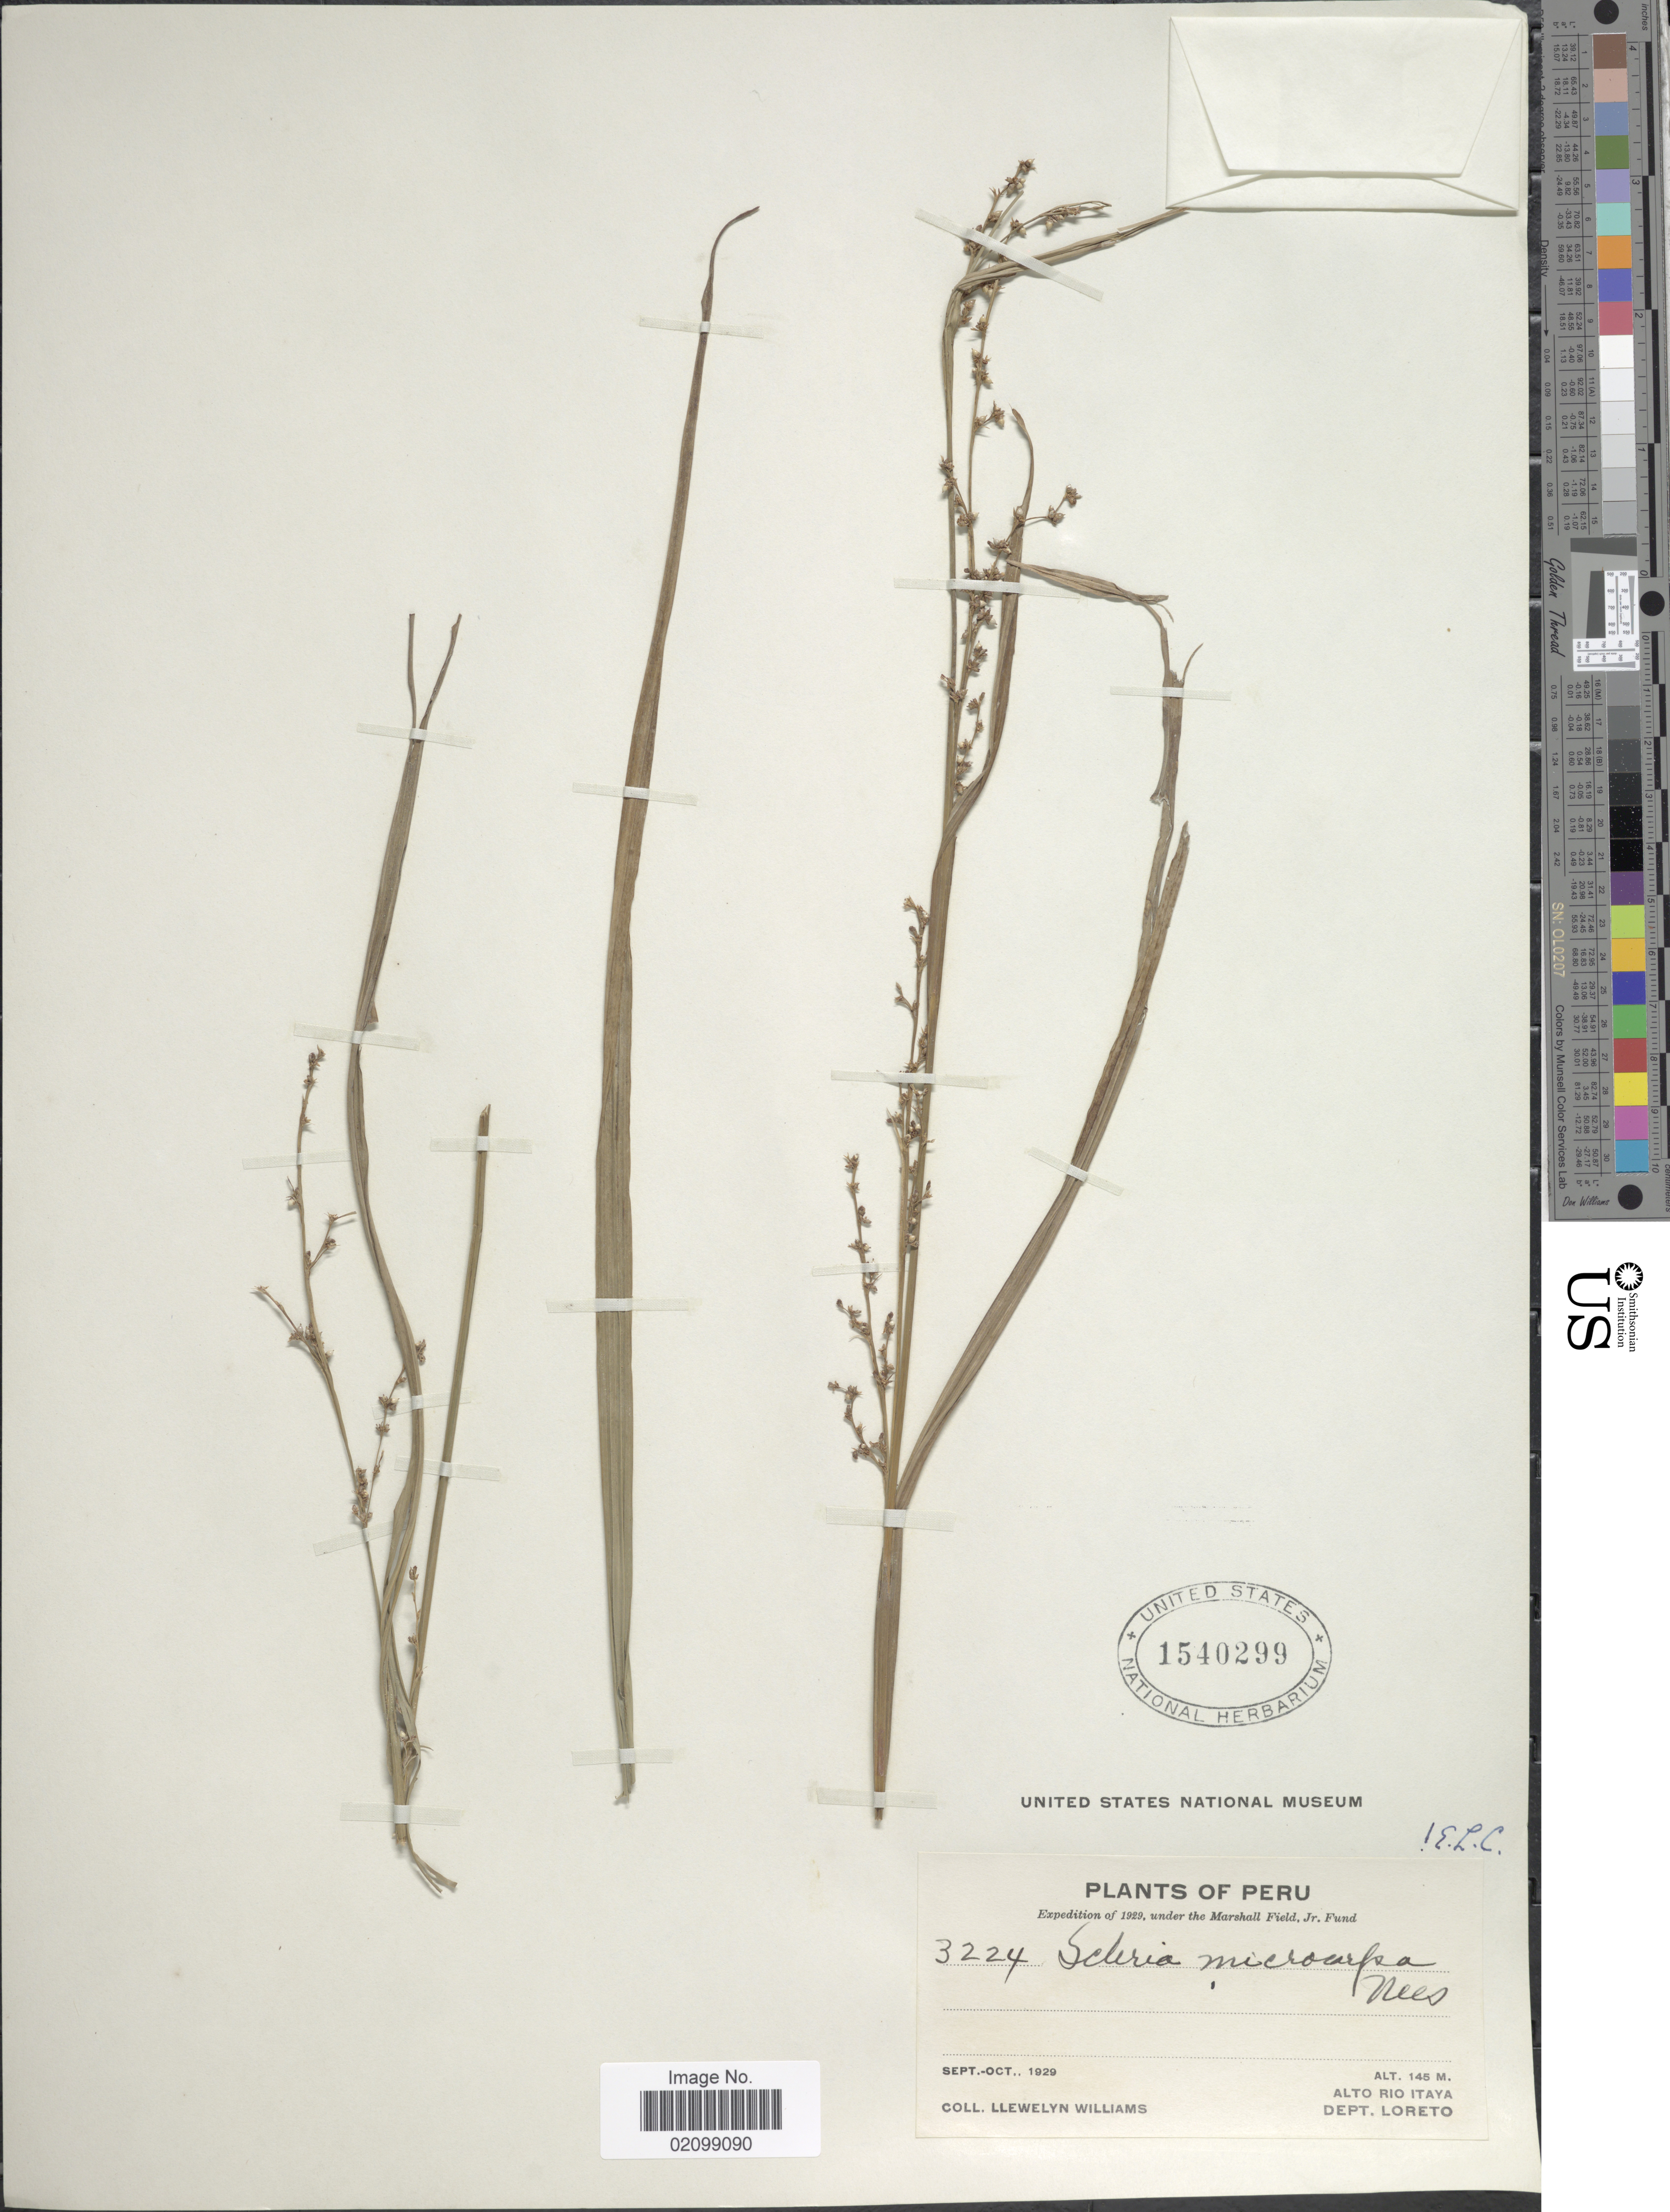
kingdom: Plantae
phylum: Tracheophyta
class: Liliopsida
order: Poales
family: Cyperaceae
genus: Scleria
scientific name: Scleria microcarpa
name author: Nees ex Kunth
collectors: Ll. Williams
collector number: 3224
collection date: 1929-09/1929-10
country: Peru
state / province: Loreto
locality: Alto Rio Itaya, Dept. Loreto.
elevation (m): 145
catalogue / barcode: US 1540299